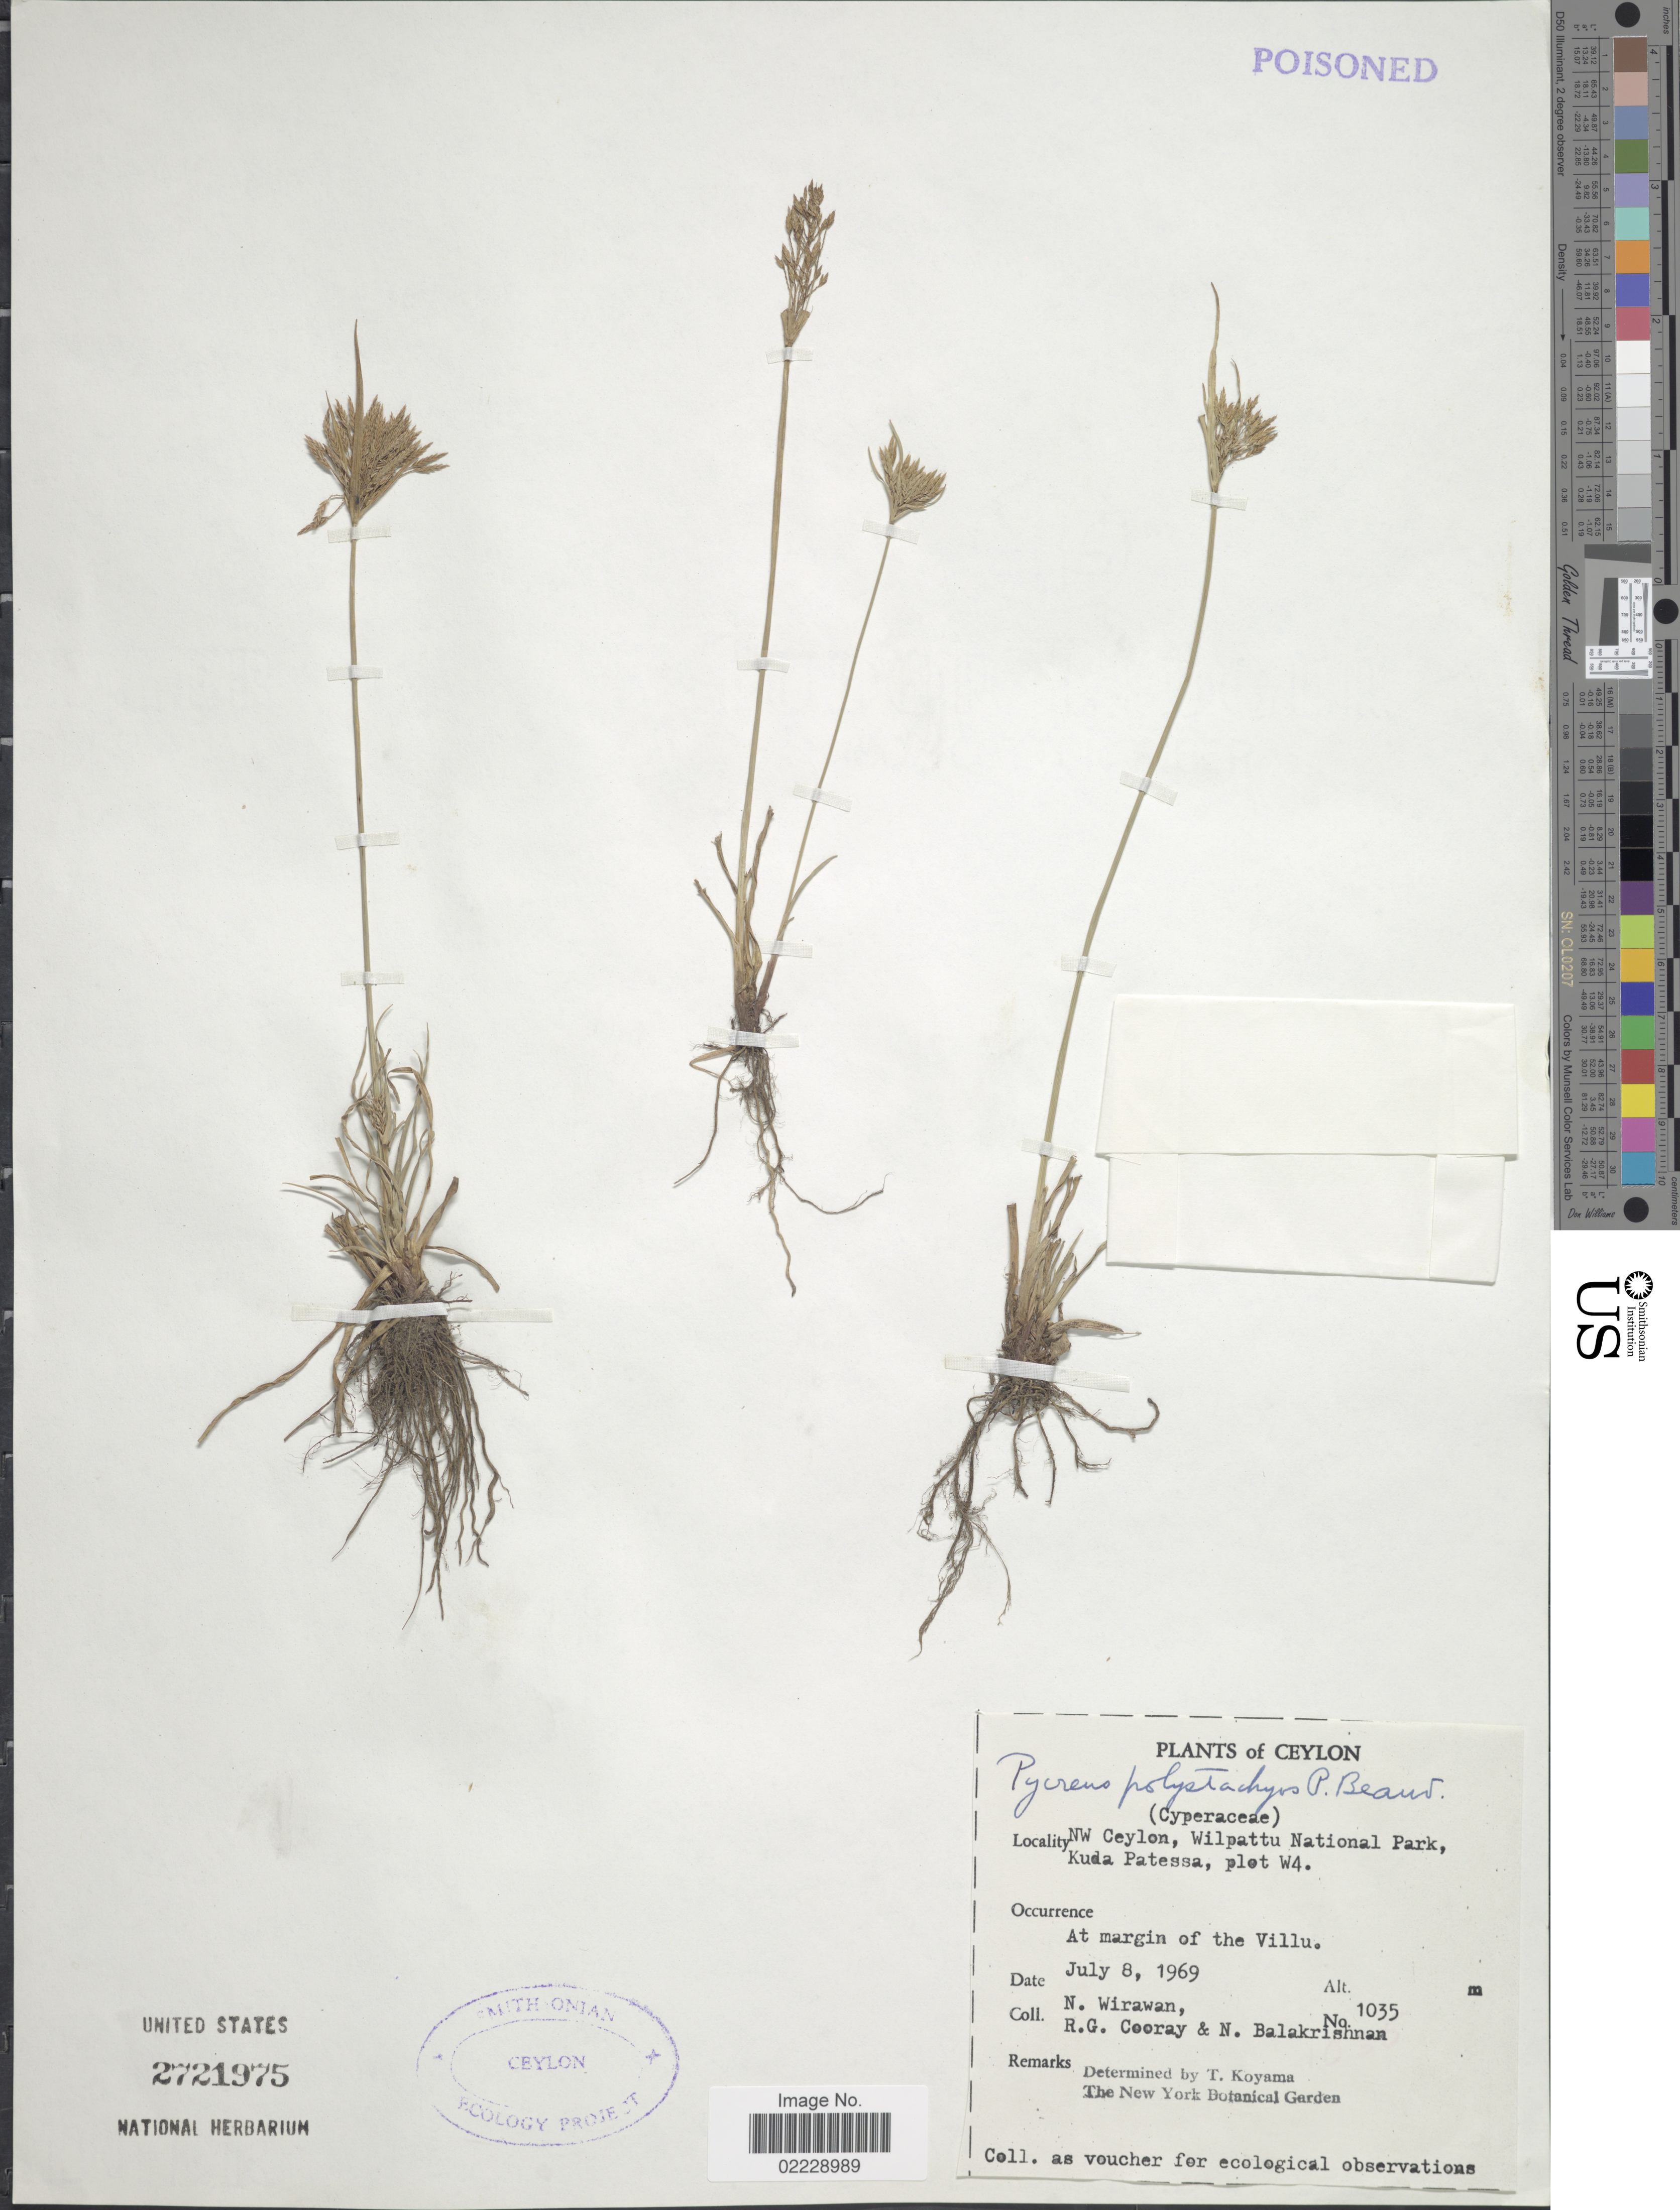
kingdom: Plantae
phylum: Tracheophyta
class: Liliopsida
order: Poales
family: Cyperaceae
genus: Cyperus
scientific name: Cyperus polystachyos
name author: Rottb.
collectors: N. Wirawan, R. Cooray & N. Balakrishnan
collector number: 1035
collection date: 1969-07-08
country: Sri Lanka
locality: Ceylon. NW Ceylon, Wilpattu National Park, Kuda Patessa, plot W4. At margin of the Villu.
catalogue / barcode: US 2721975